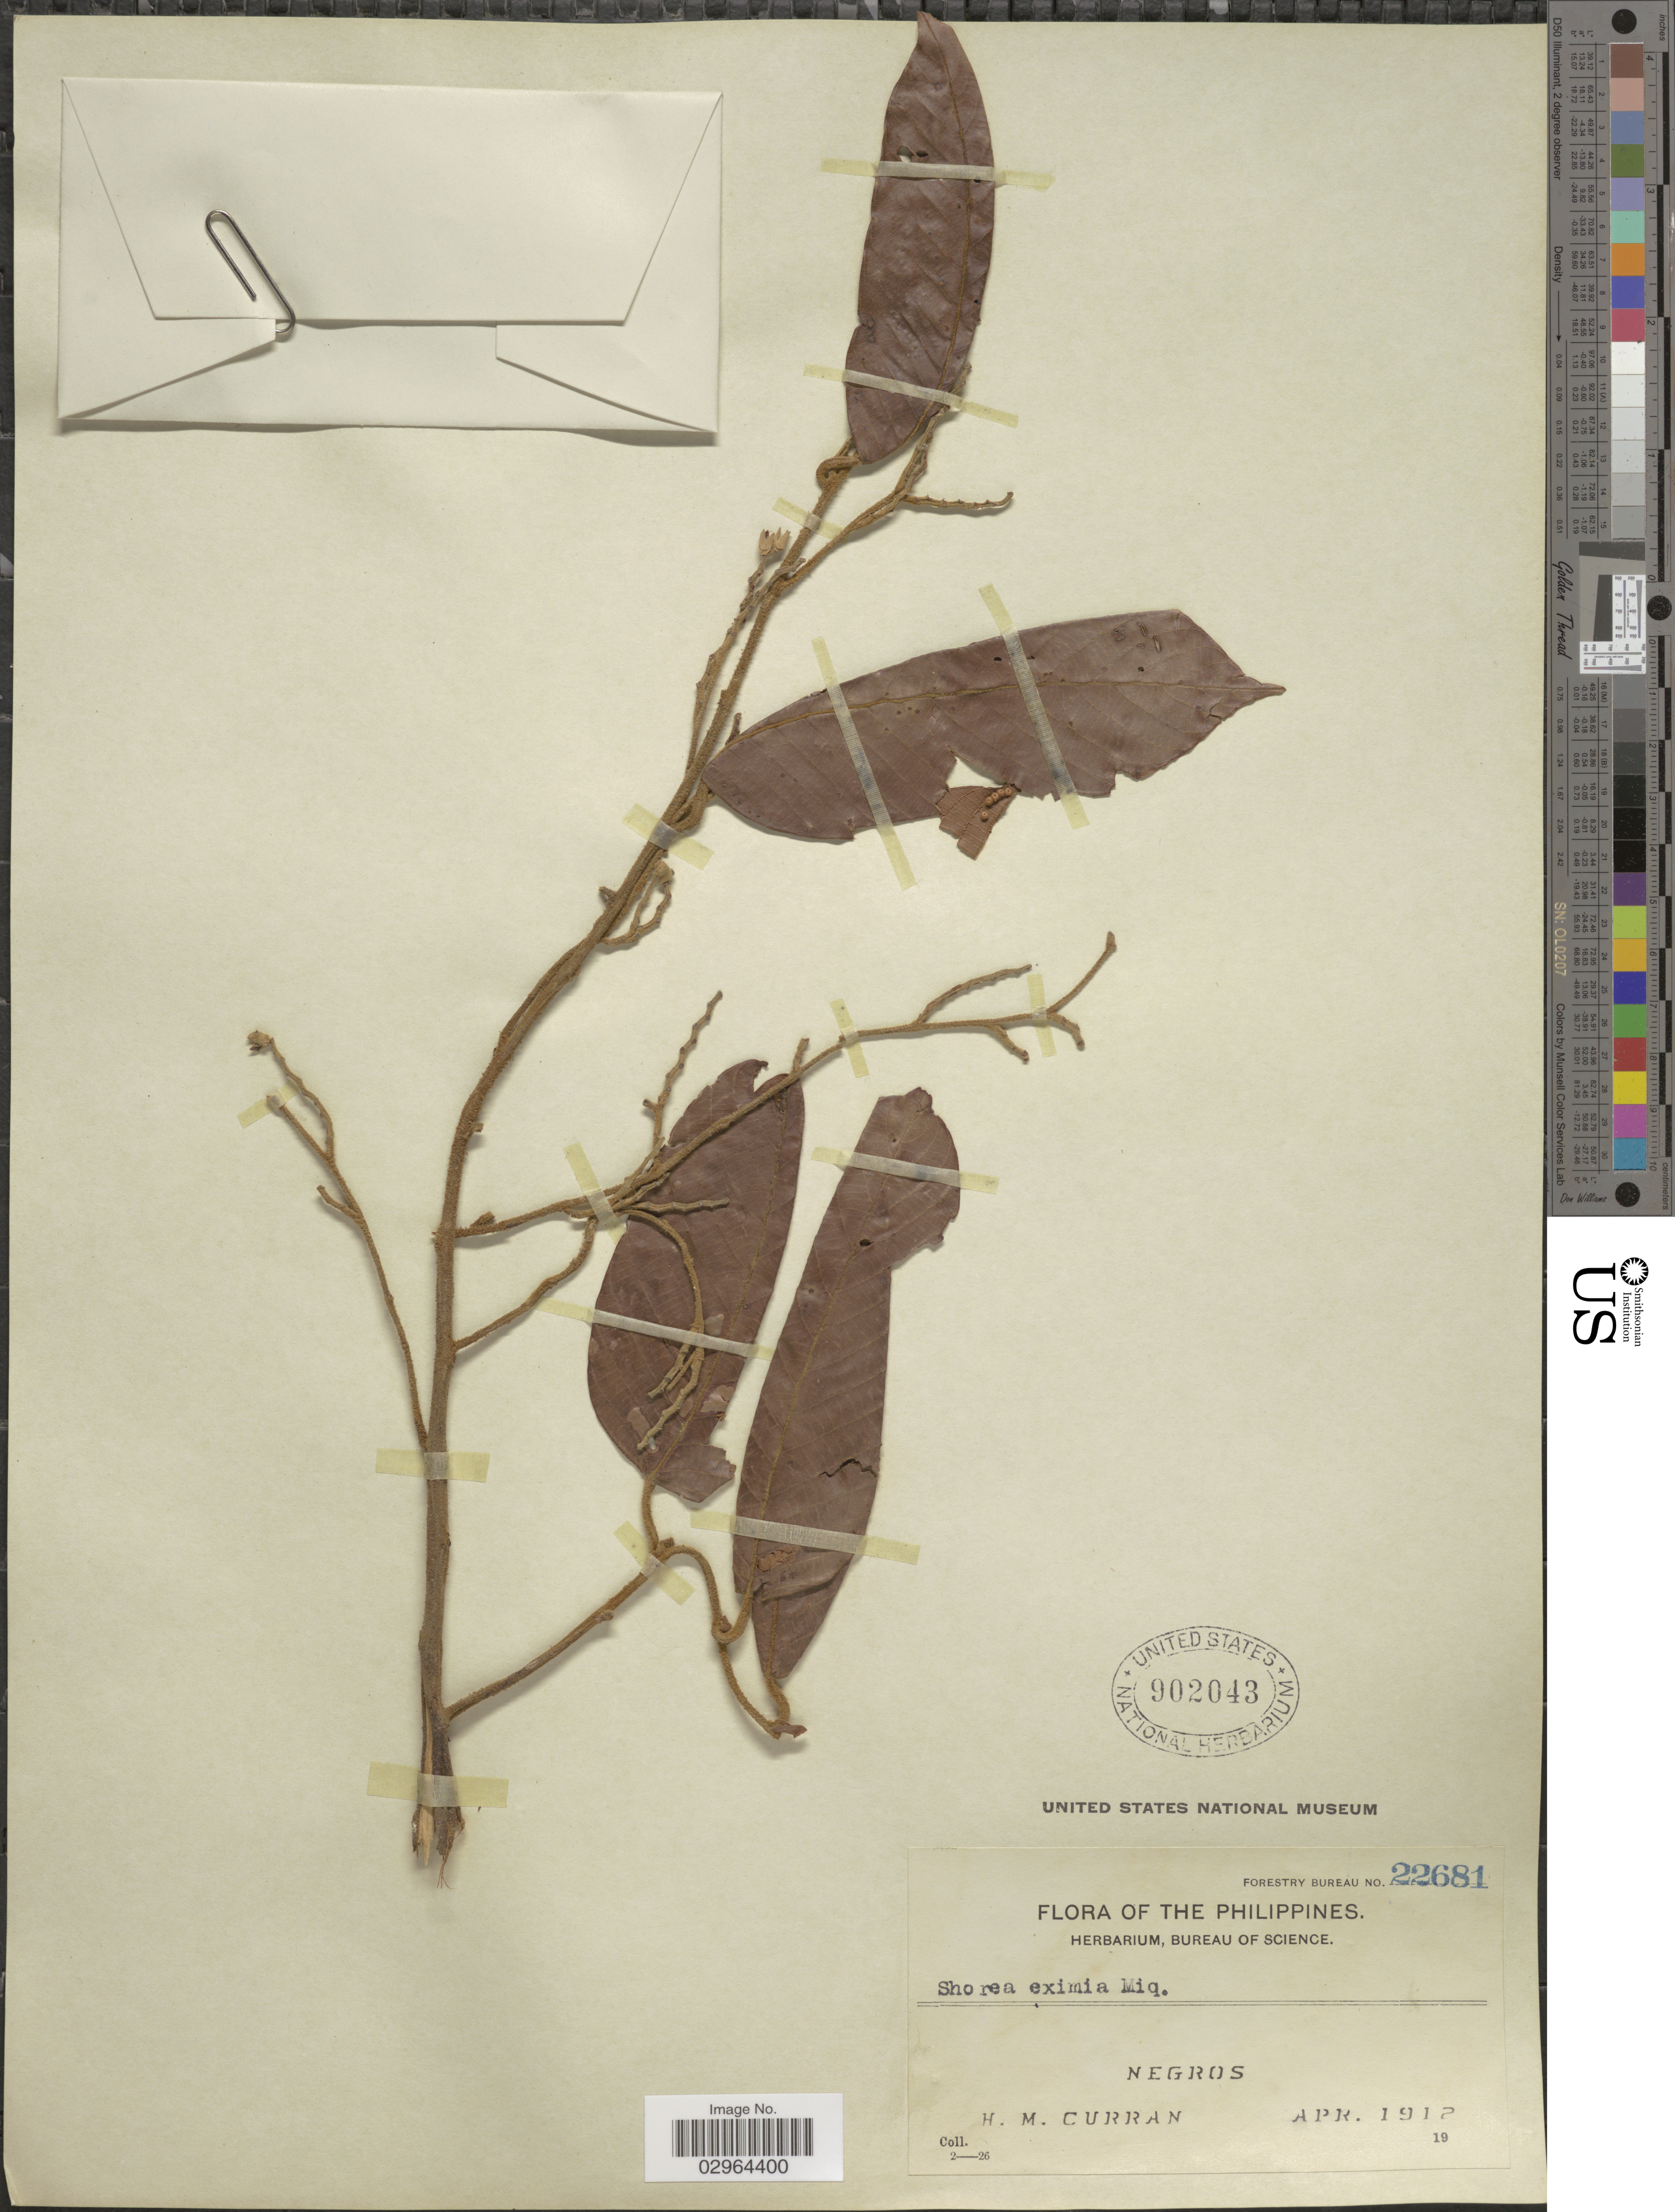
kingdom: Plantae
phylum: Tracheophyta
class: Magnoliopsida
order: Malvales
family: Dipterocarpaceae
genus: Rubroshorea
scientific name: Rubroshorea almon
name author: (Foxw.) P.S. Ashton & J. Heck.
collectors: H. M. Curran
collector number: Forestry Bureau 22681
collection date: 1912-04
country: Philippines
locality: Negros.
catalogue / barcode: US 902043